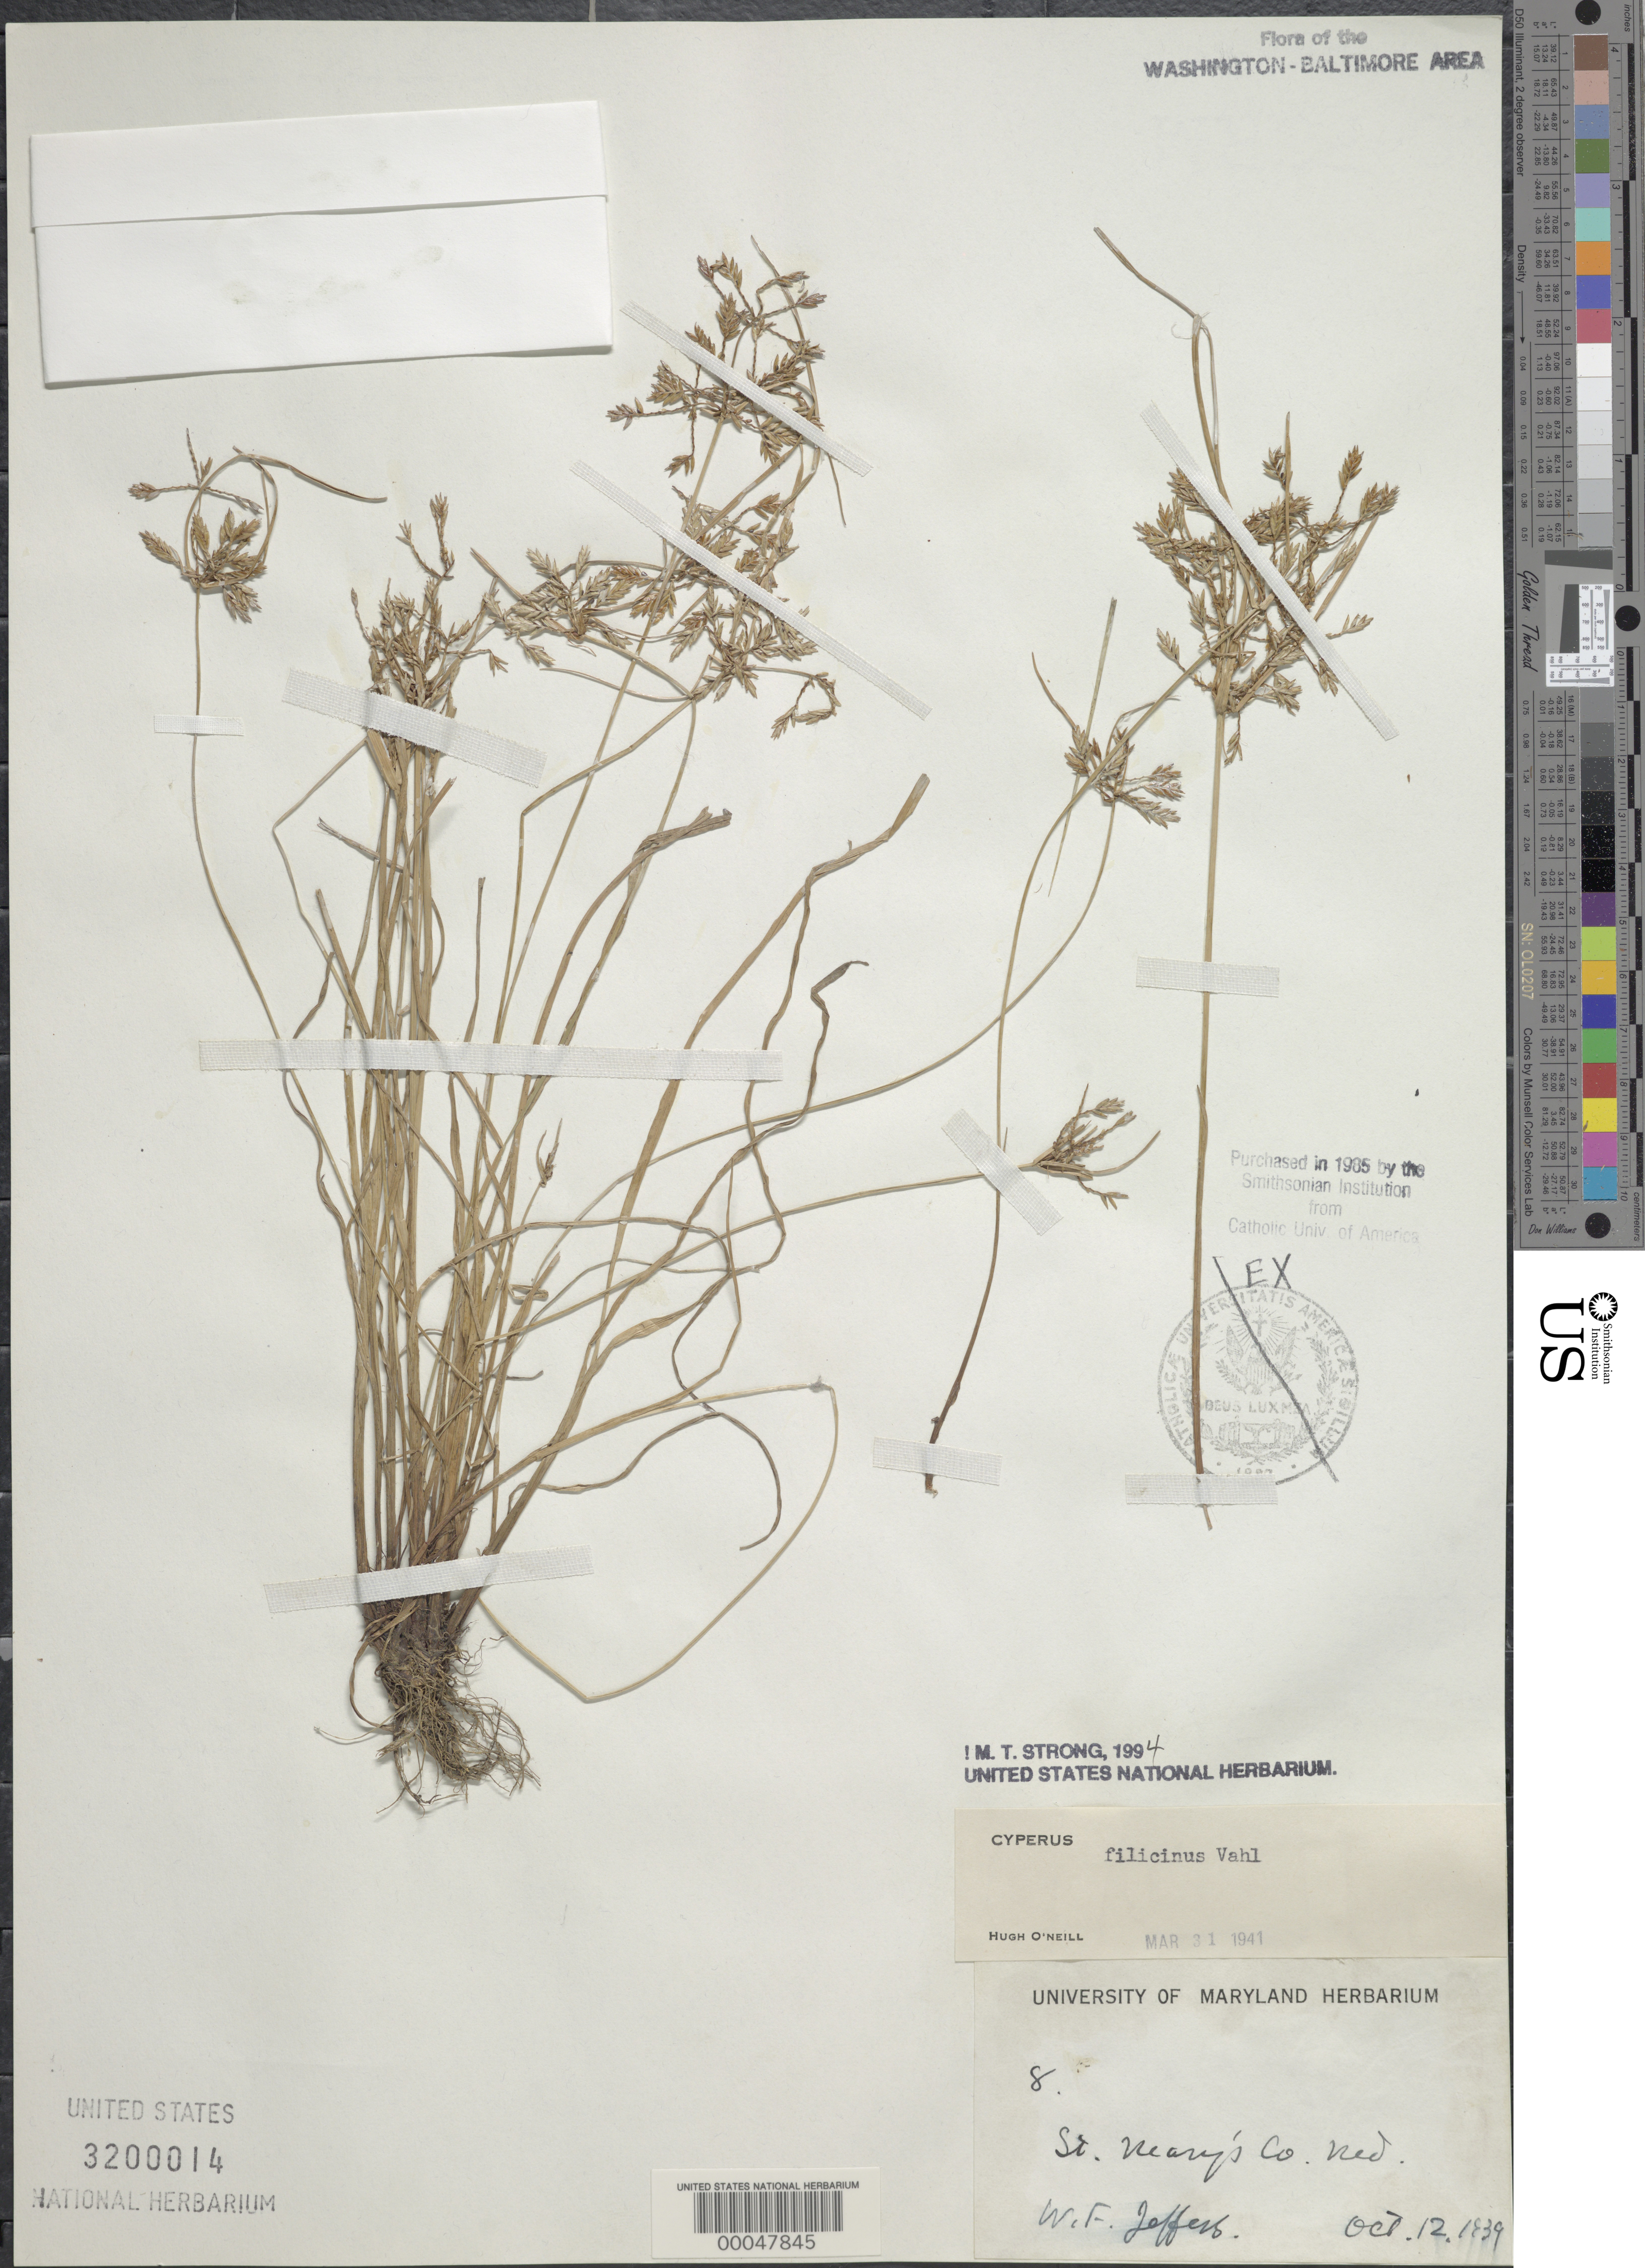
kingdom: Plantae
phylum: Tracheophyta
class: Liliopsida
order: Poales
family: Cyperaceae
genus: Cyperus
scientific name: Cyperus filicinus Vahl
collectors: W. Jeffers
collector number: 8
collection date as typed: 12 Oct 1939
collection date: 1939-10-12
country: United States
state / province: Maryland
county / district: St. Mary's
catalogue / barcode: US 3200014